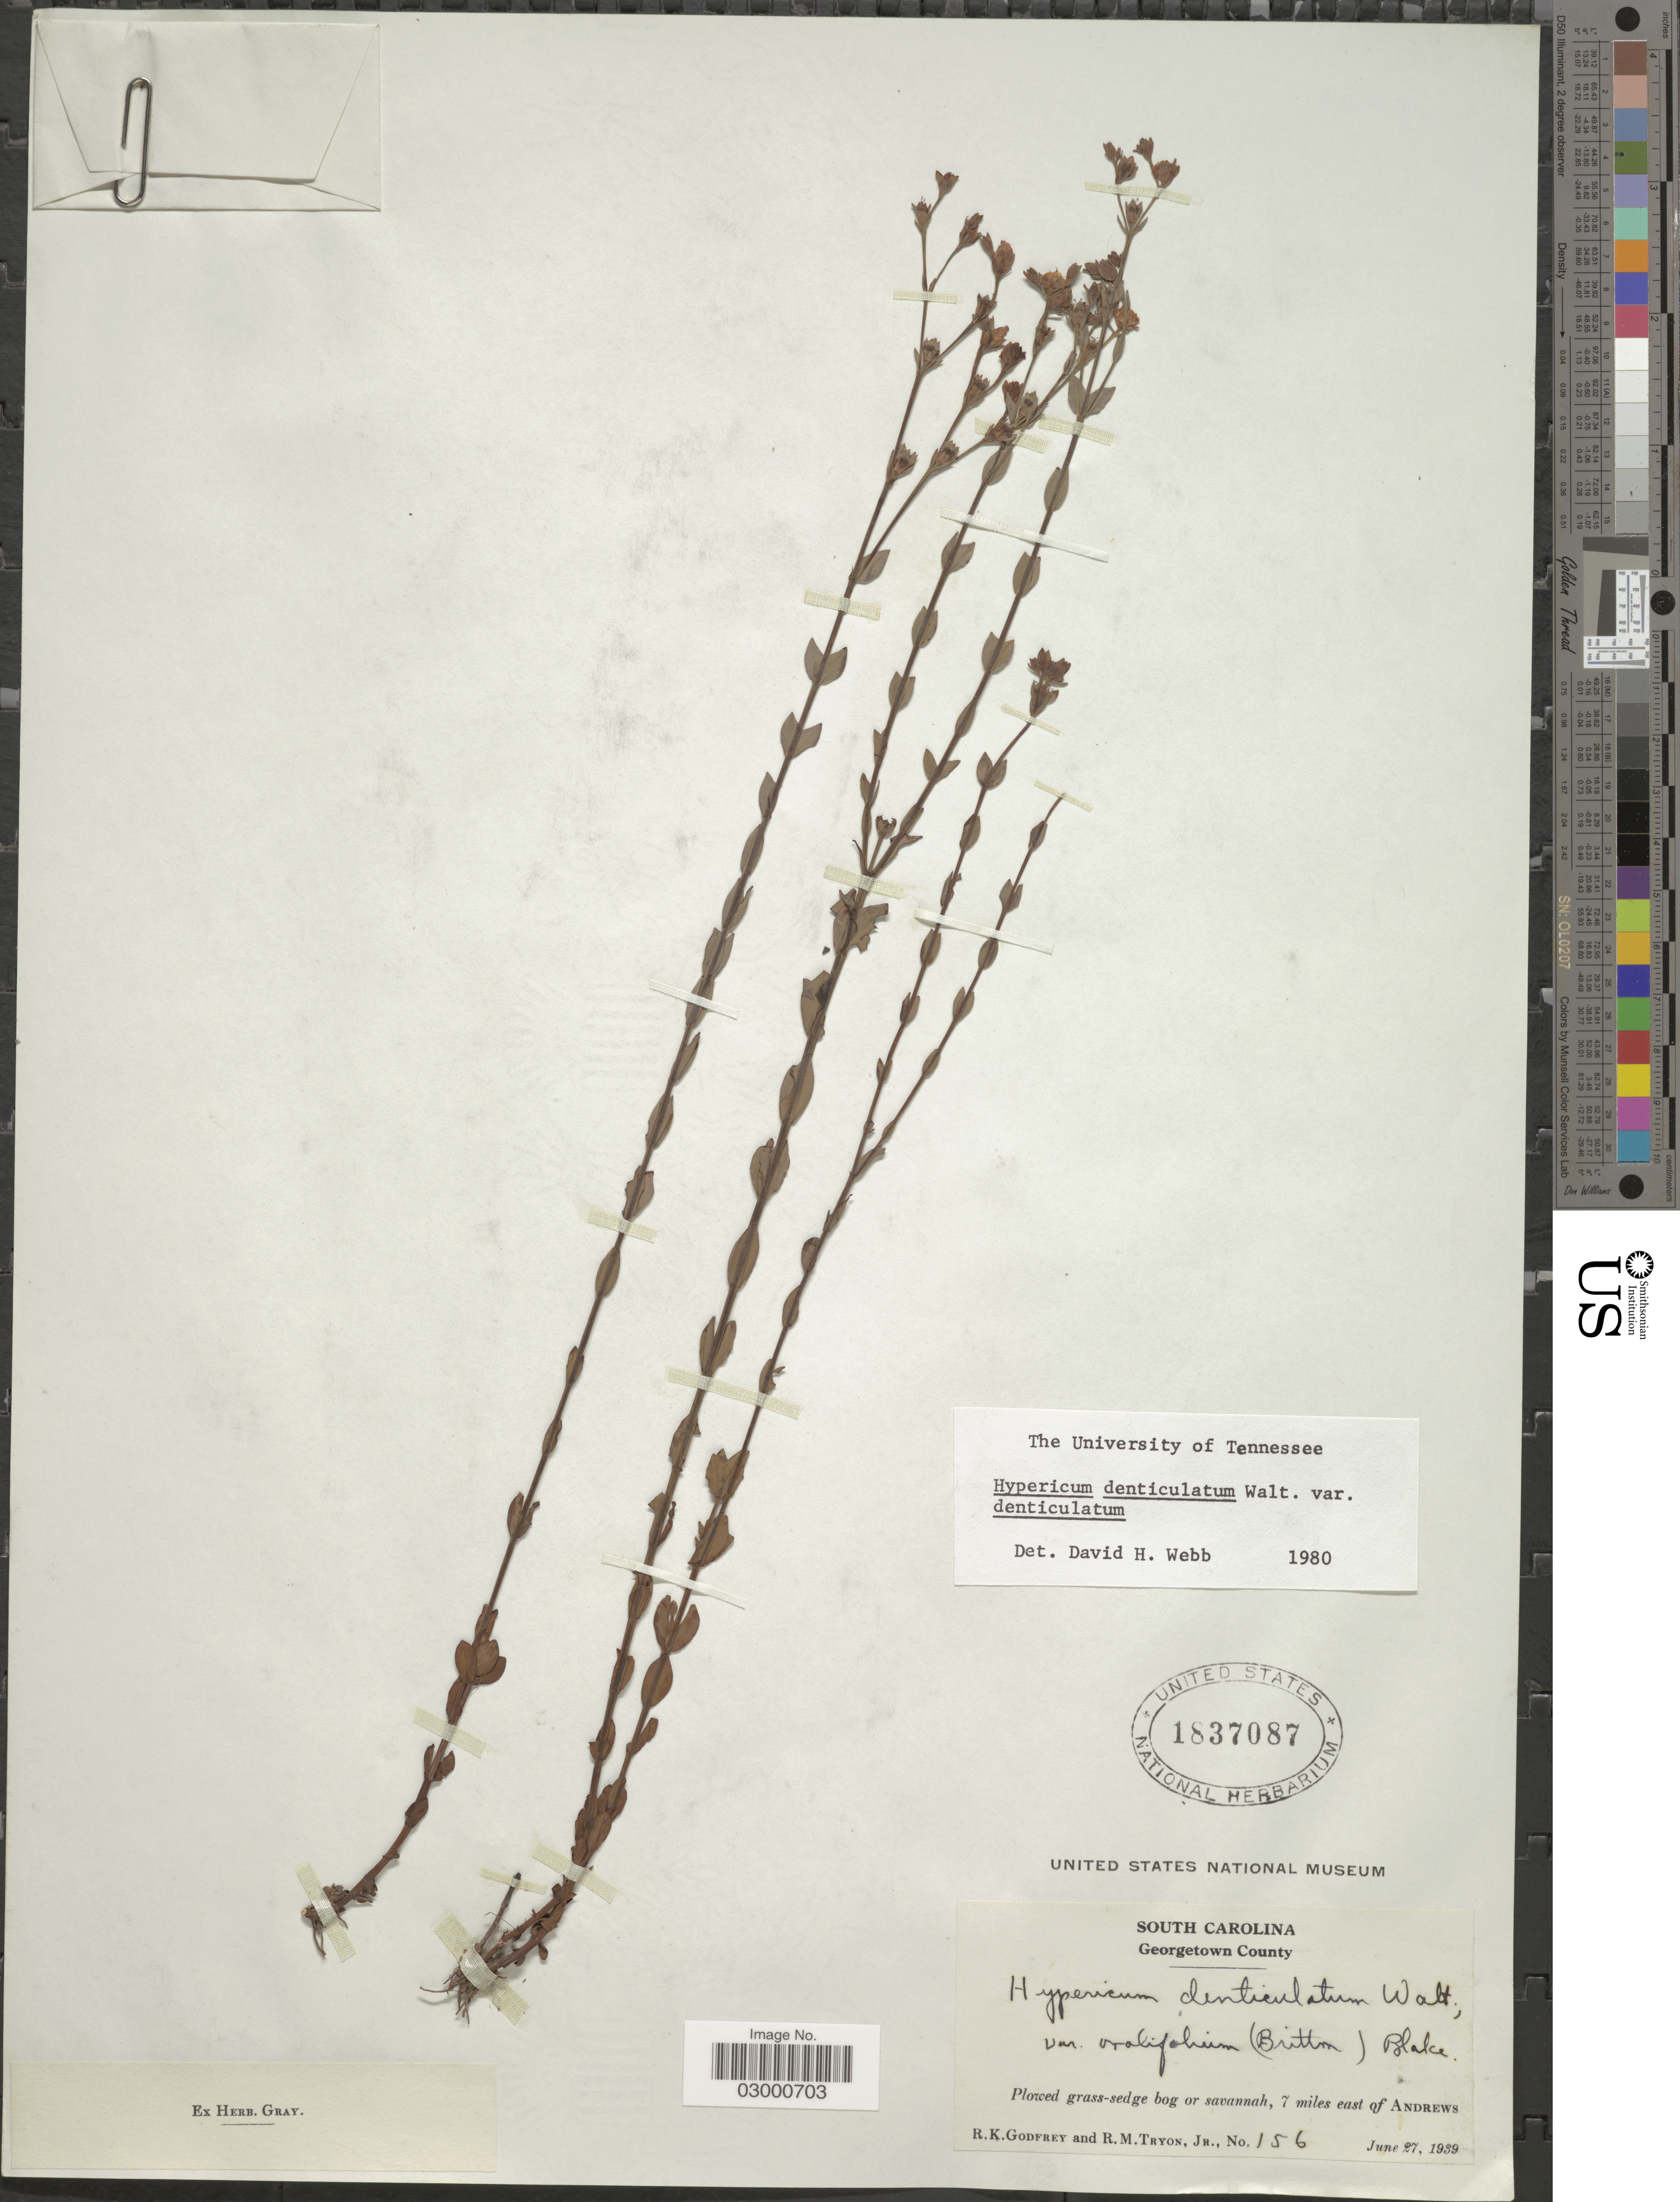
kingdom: Plantae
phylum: Tracheophyta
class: Magnoliopsida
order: Malpighiales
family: Hypericaceae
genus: Hypericum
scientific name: Hypericum denticulatum var. denticulatum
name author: Walter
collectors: R. K. Godfrey & R. Tryon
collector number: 156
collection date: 1939-06-27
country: United States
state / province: South Carolina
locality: Georgetown County. 7 miles east of Andrews.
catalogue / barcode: US 1837087